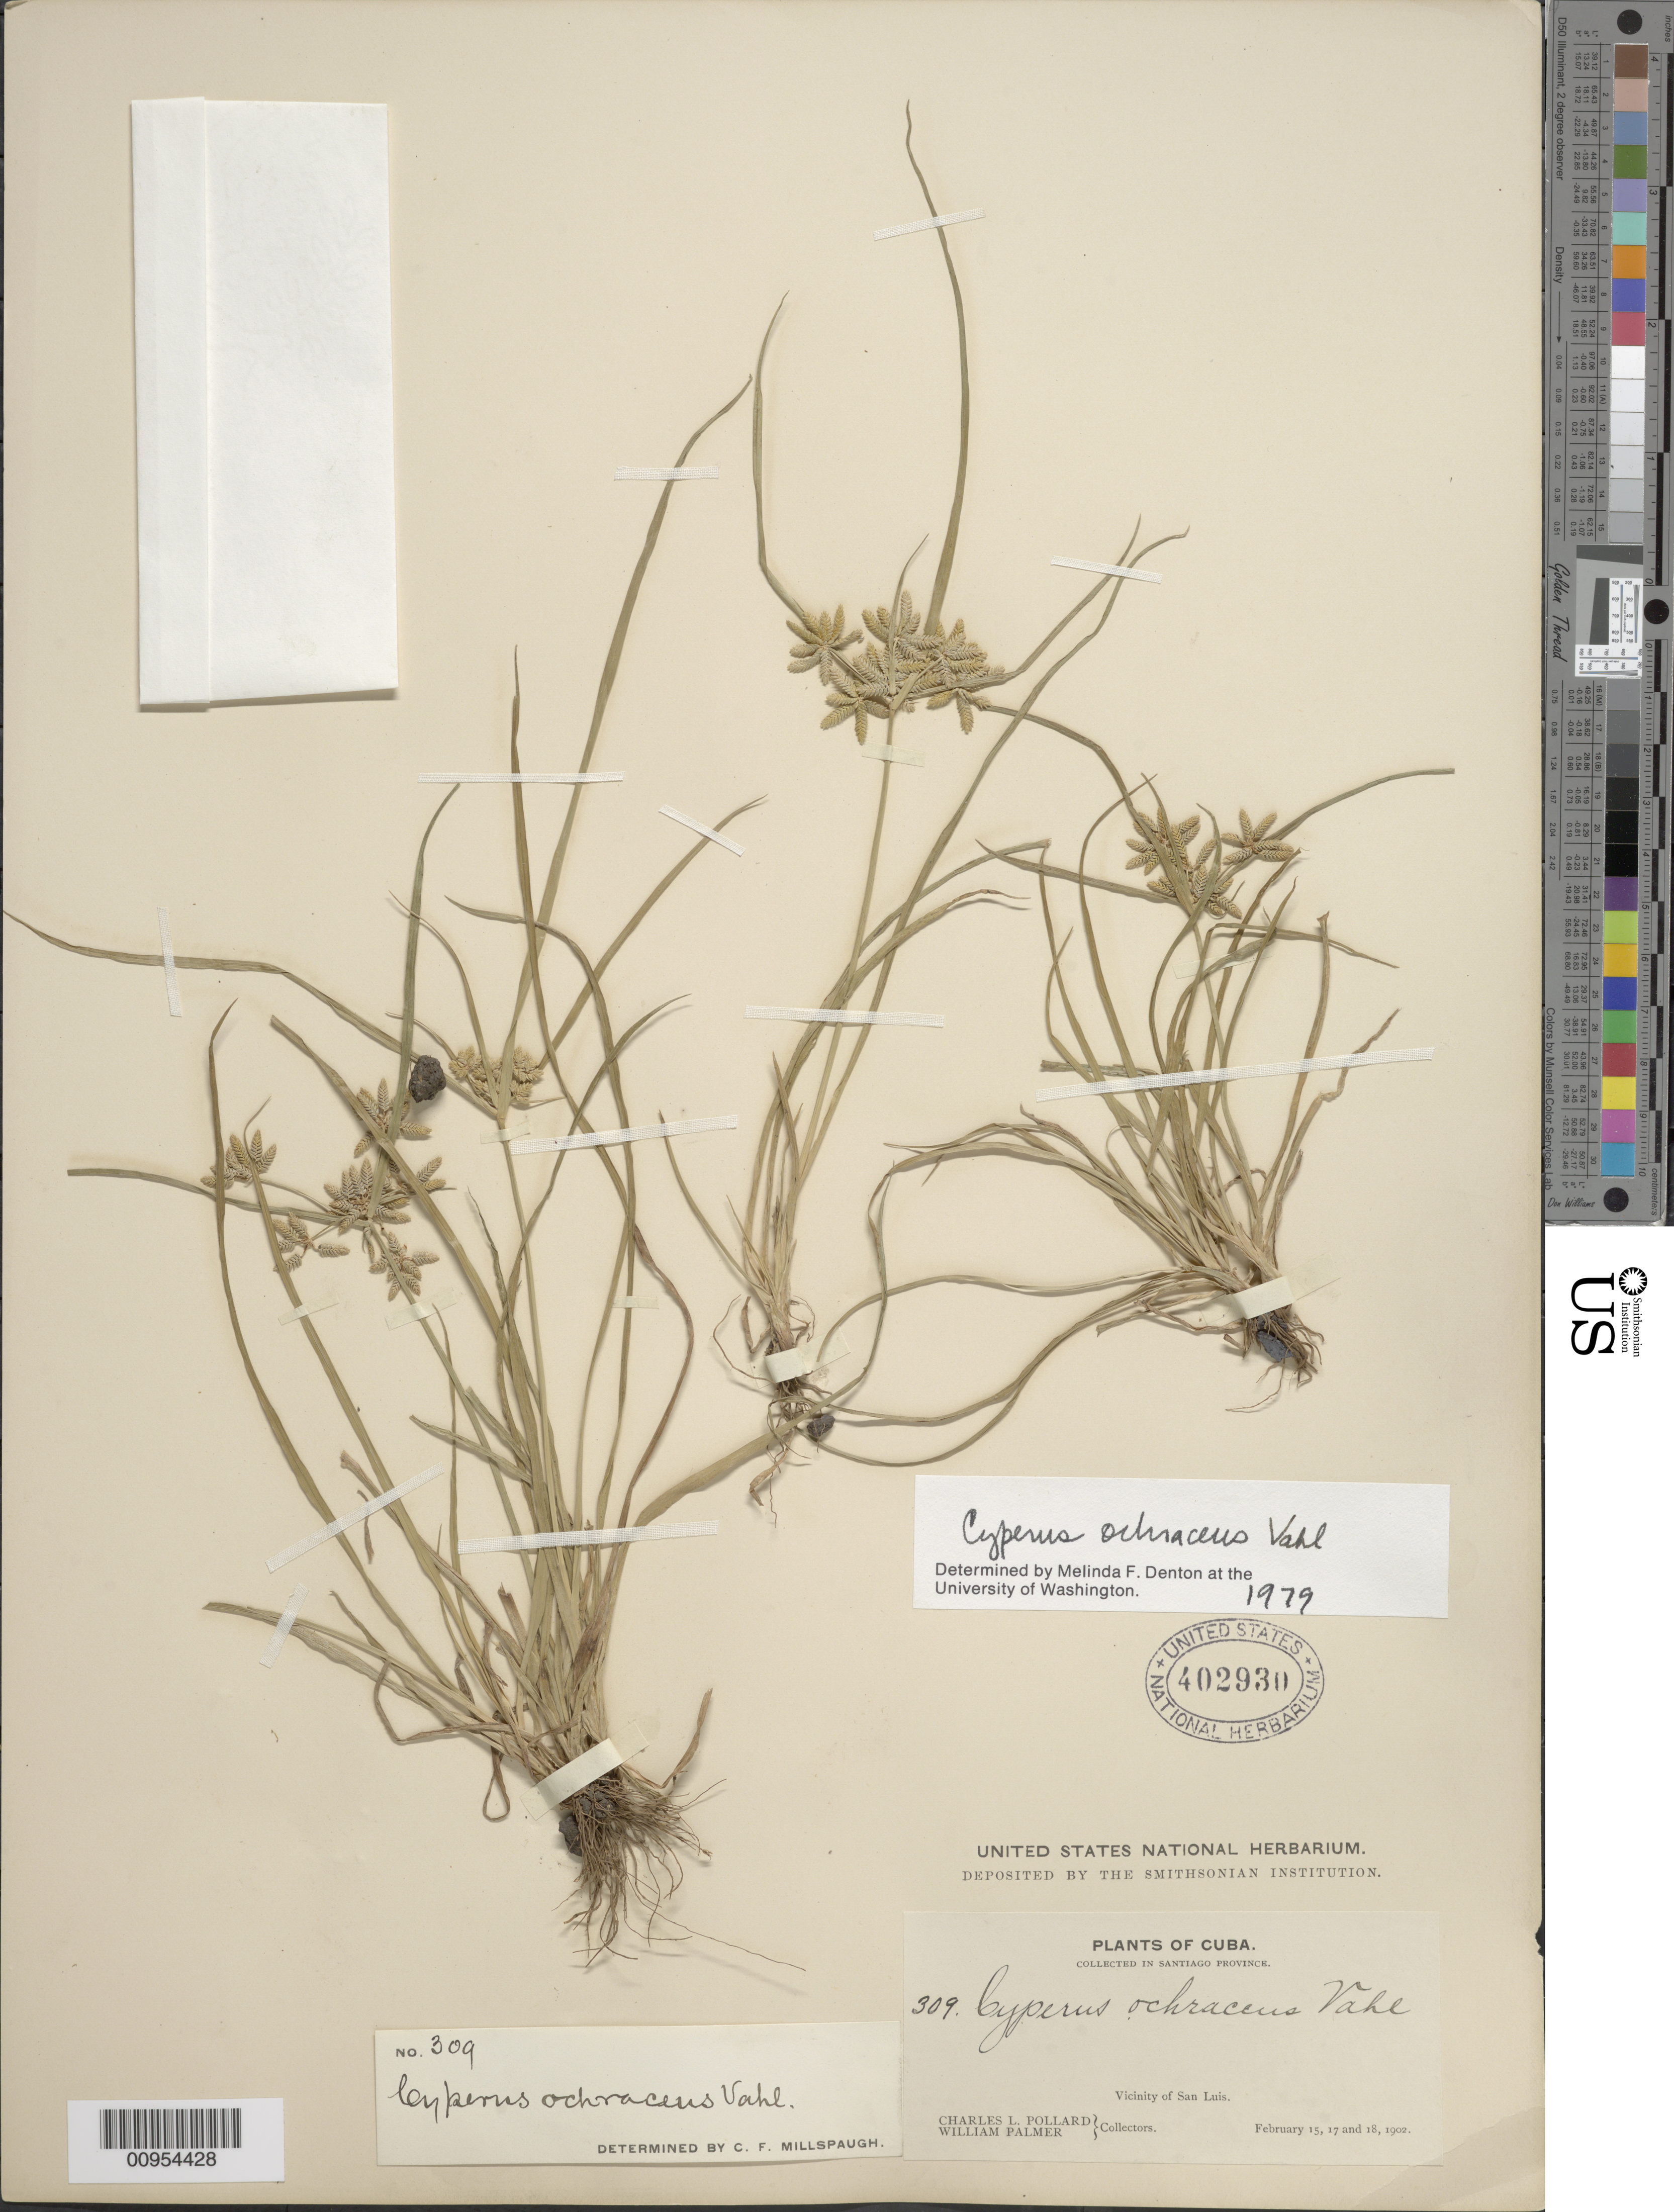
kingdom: Plantae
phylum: Tracheophyta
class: Liliopsida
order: Poales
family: Cyperaceae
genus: Cyperus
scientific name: Cyperus ochraceus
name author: Vahl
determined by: Denton, M. F.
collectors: C. L. Pollard & W. Palmer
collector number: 309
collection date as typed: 15 Feb 1902 to 18 Feb 1902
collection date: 1902-02-15/1902-02-18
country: Cuba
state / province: Santiago de Cuba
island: Cuba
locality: Vicinity of San Luis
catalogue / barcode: US 402930